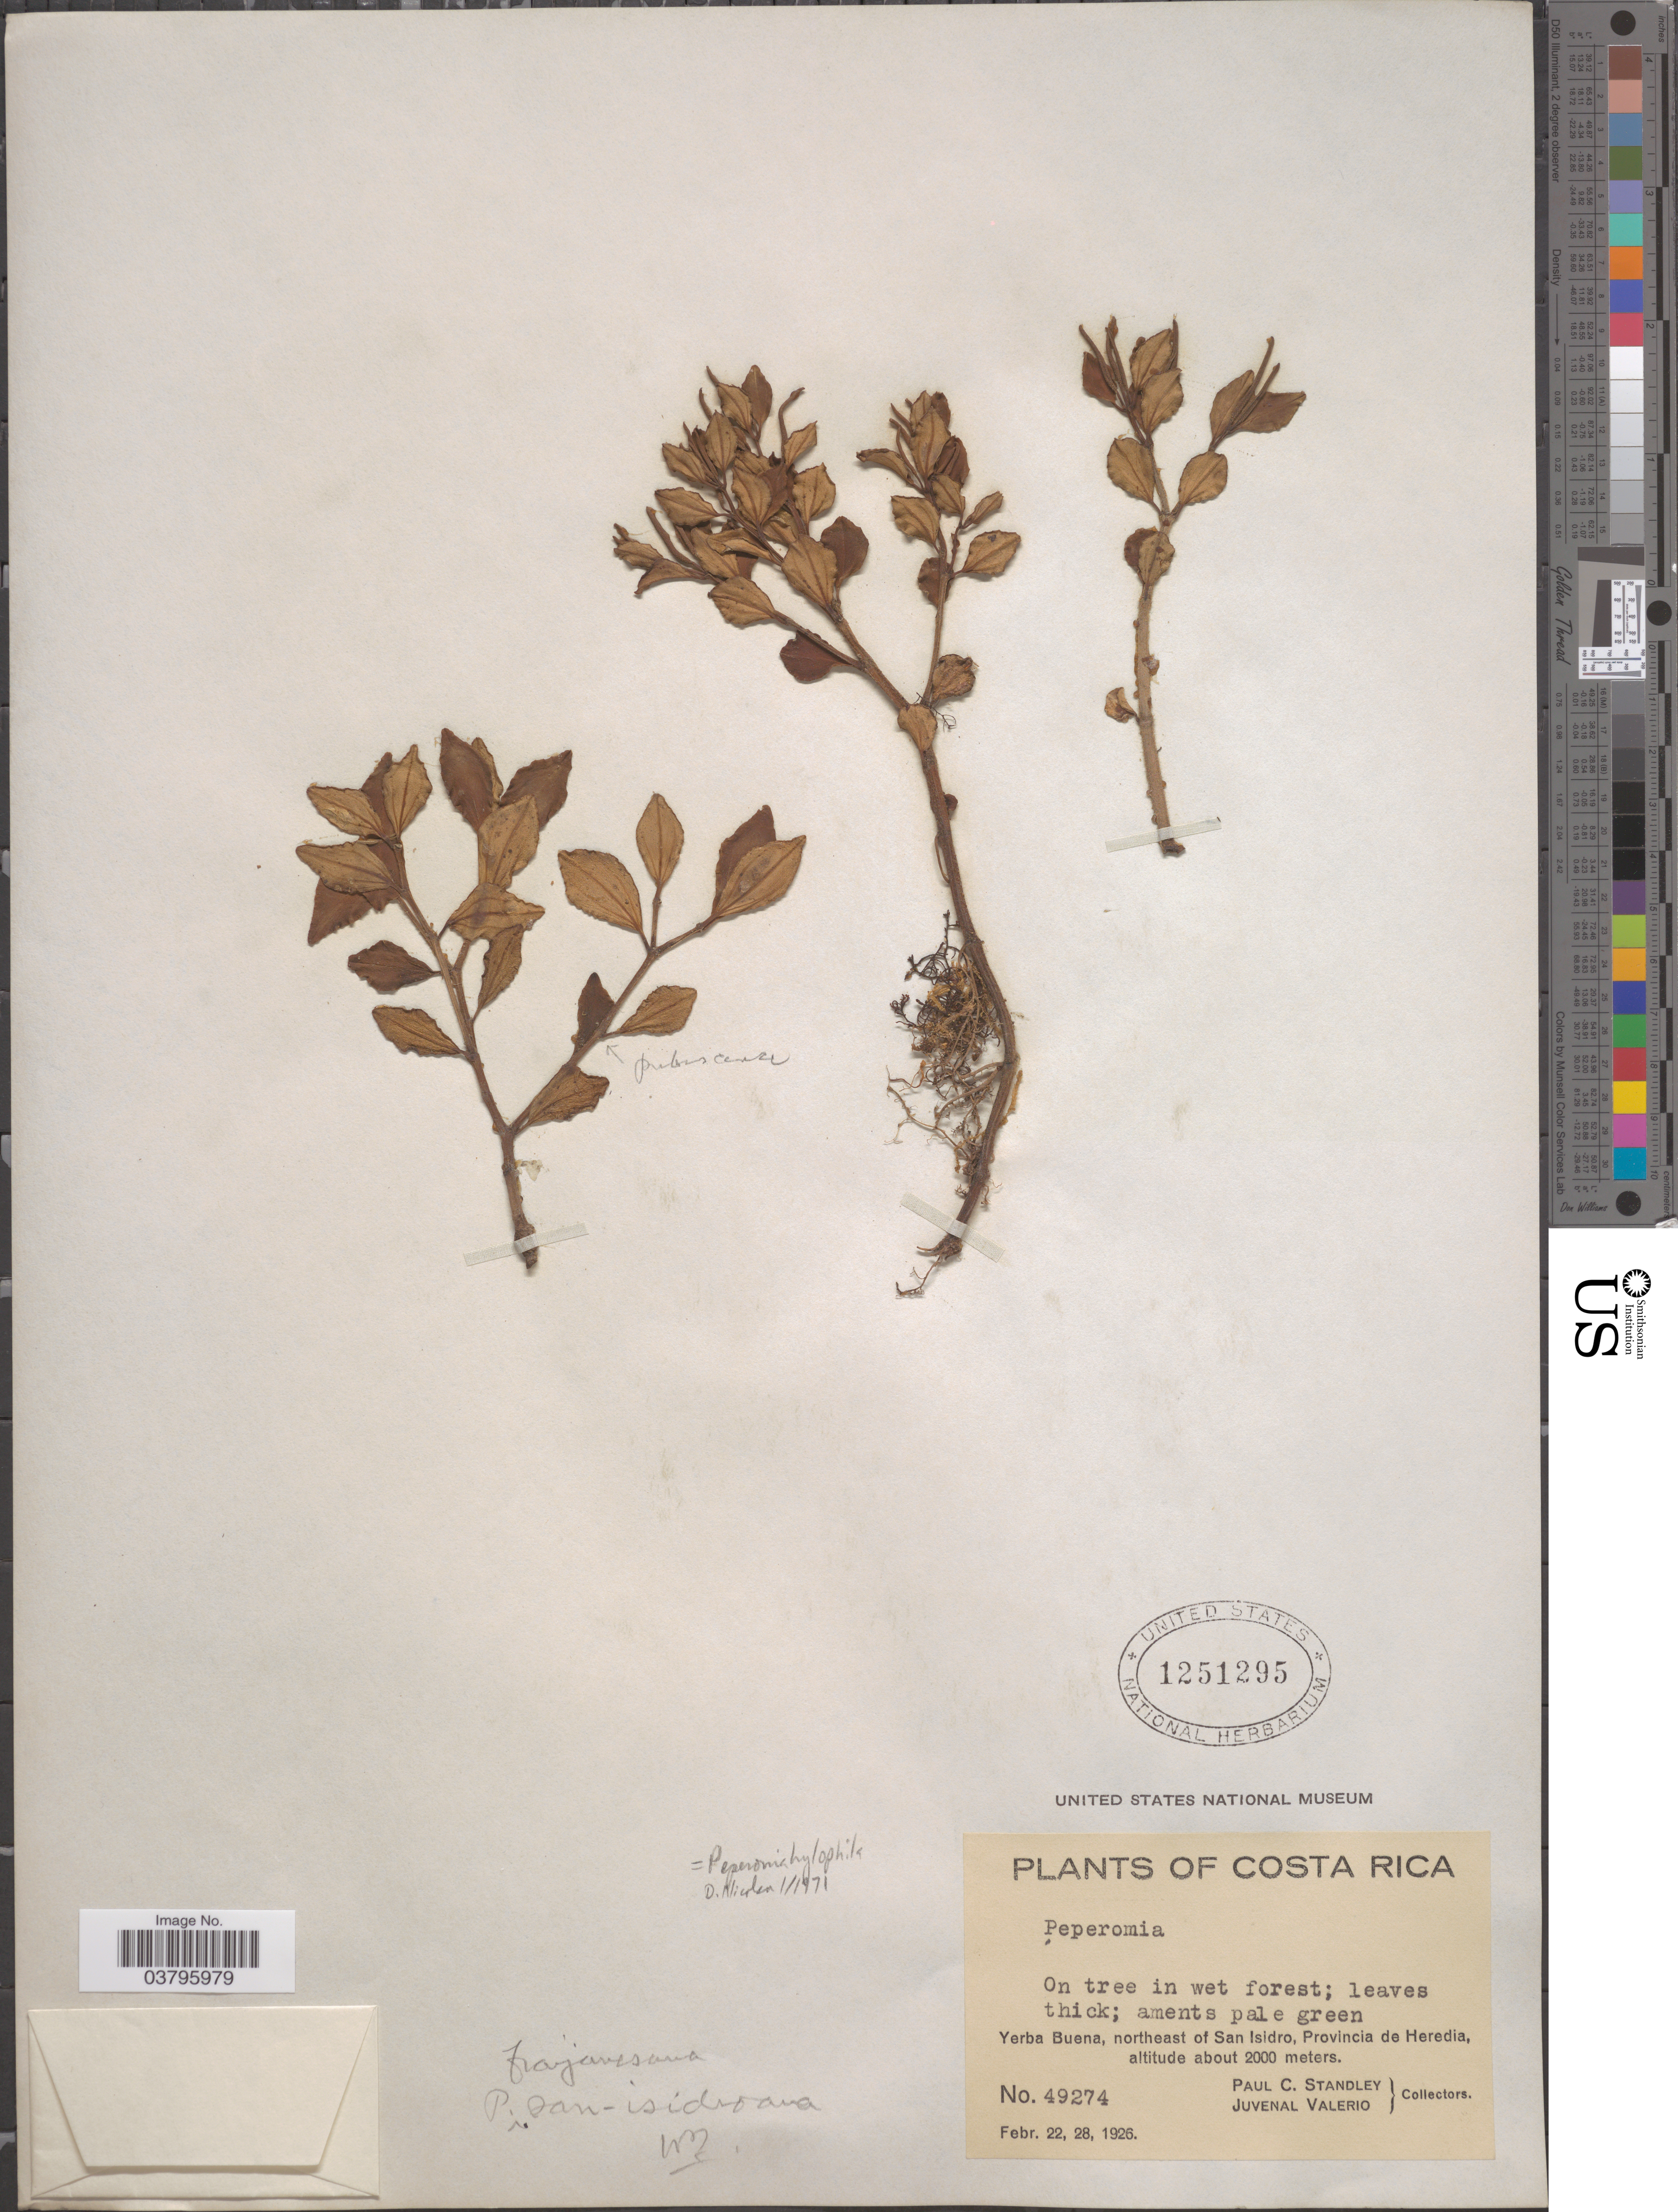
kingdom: Plantae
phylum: Tracheophyta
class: Magnoliopsida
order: Piperales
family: Piperaceae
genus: Peperomia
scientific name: Peperomia hylophila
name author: C. DC. in Pittier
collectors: P. C. Standley & J. Valerio R.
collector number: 49274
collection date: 1926-02-22/1926-02-28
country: Costa Rica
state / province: Heredia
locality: Yerba Buena, northeast of San Isidro.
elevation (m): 2000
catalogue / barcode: US 1251295